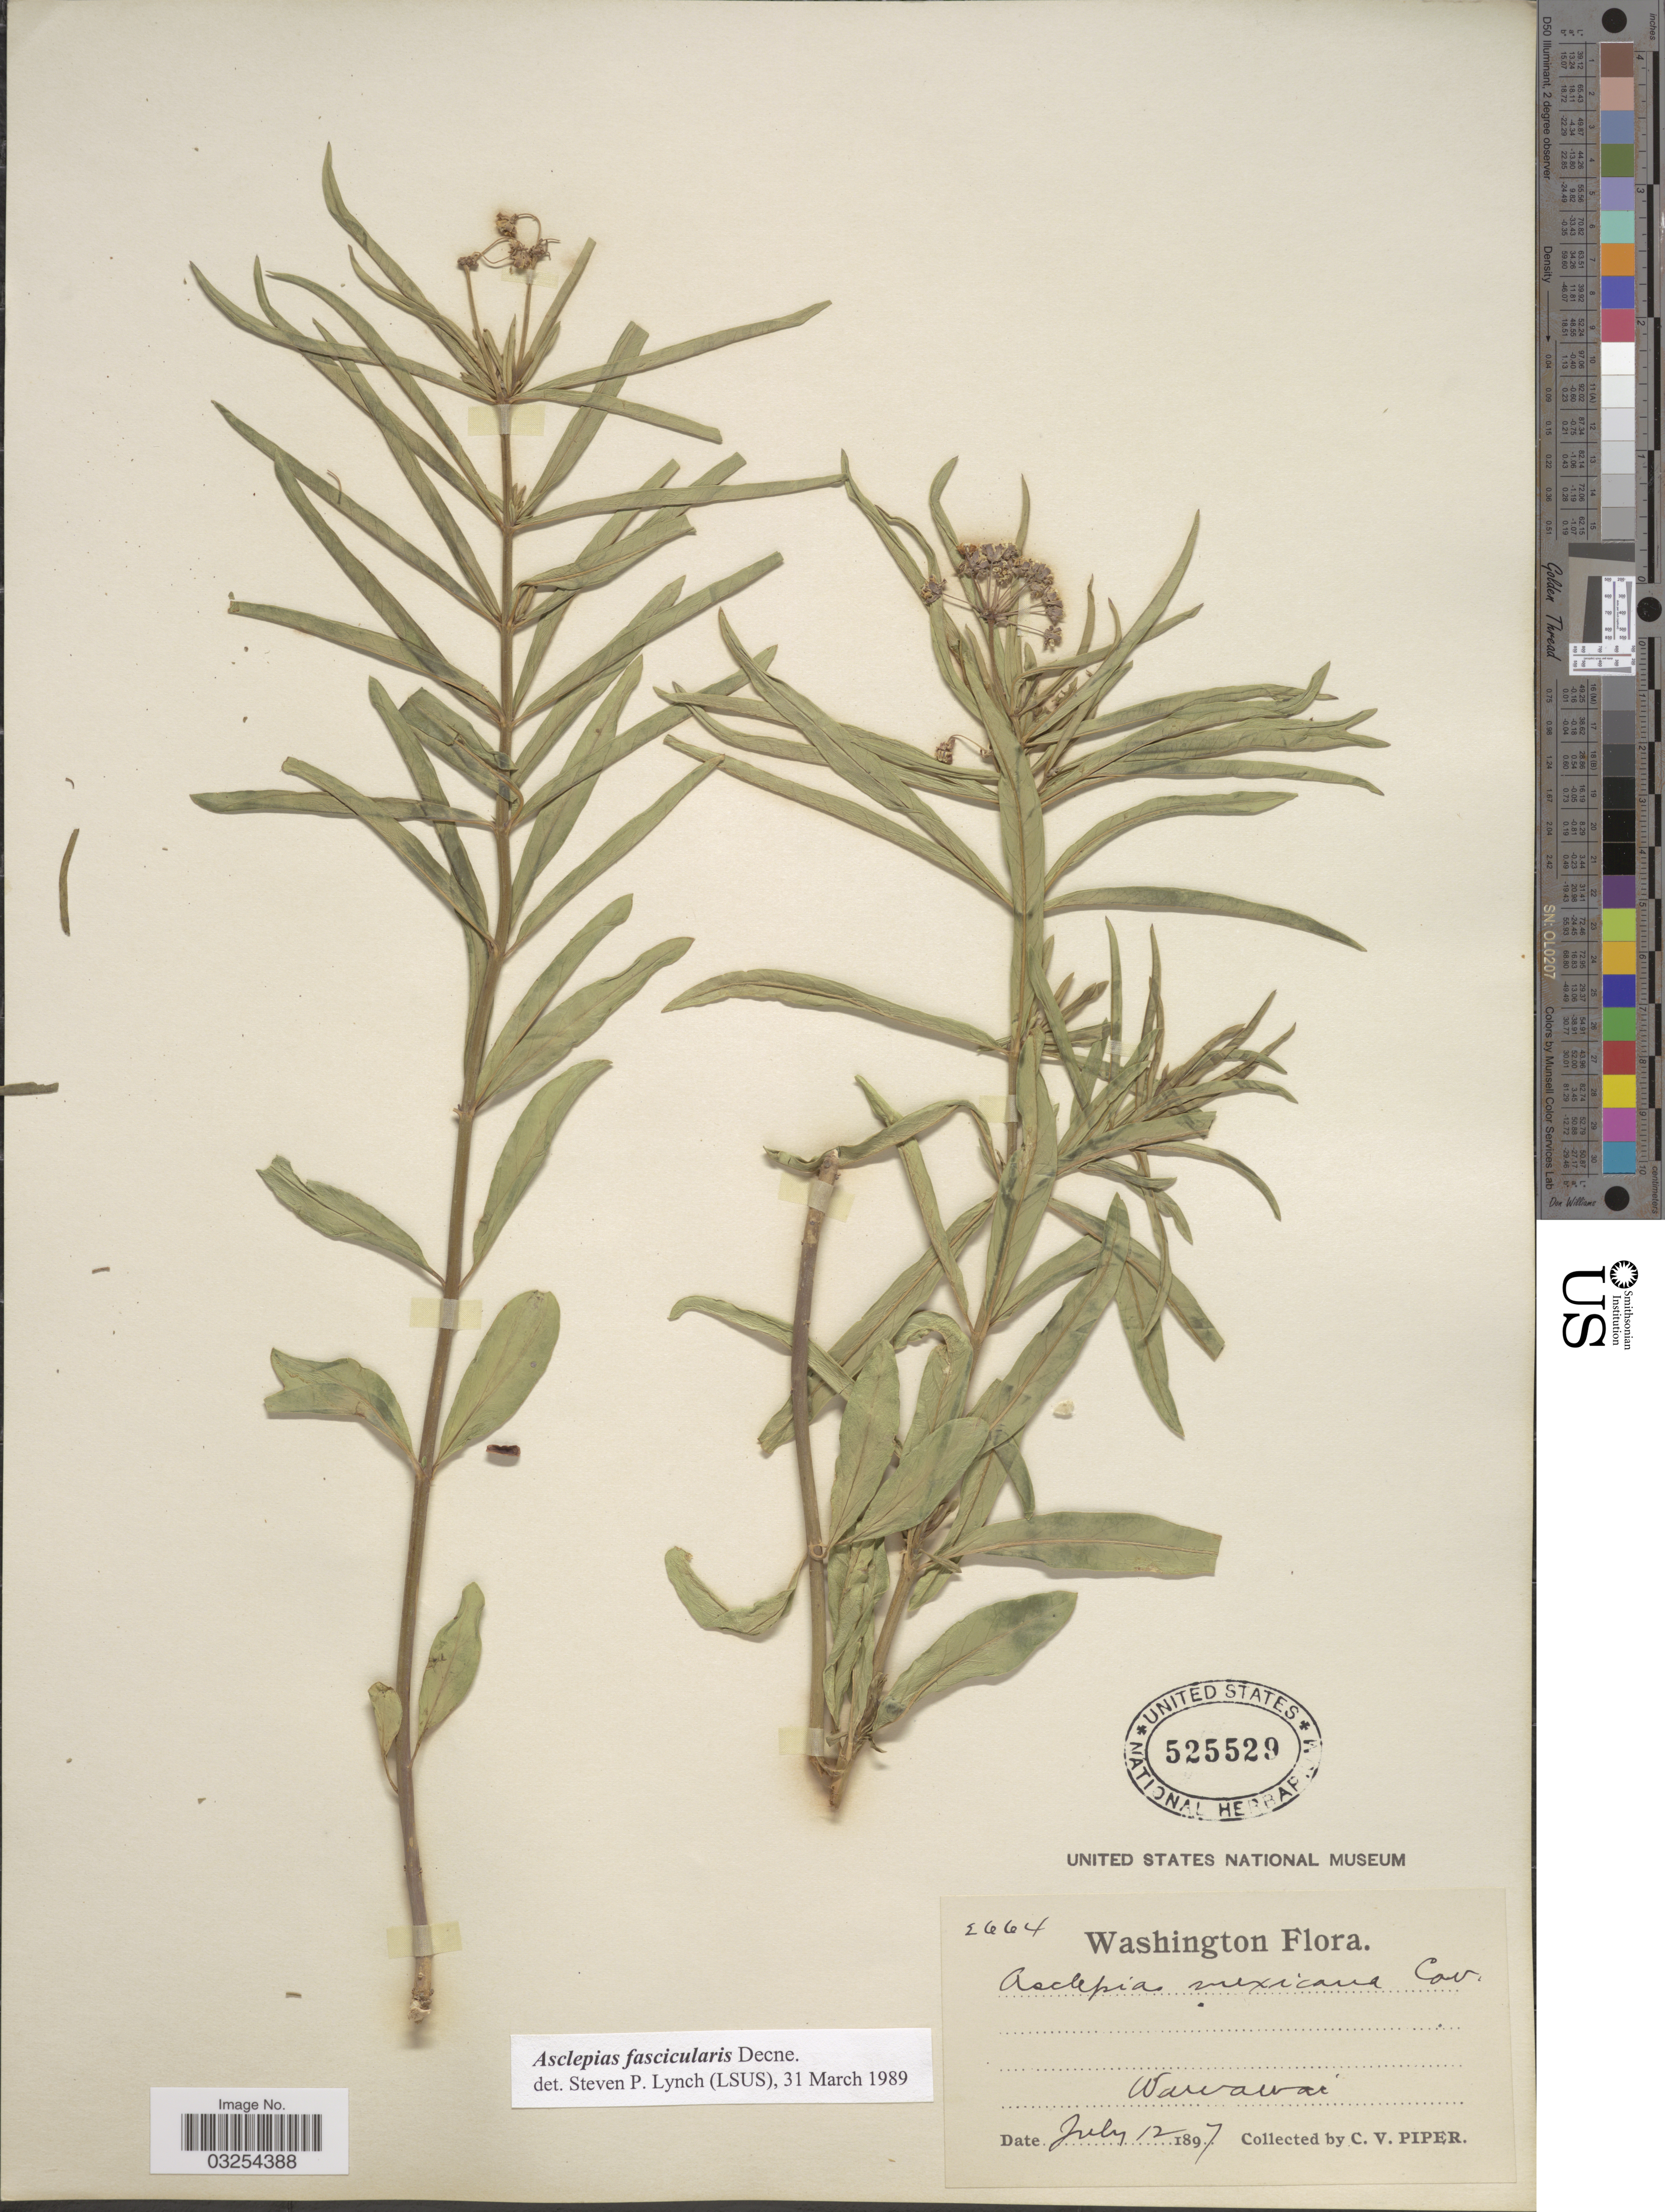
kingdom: Plantae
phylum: Tracheophyta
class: Magnoliopsida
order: Gentianales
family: Apocynaceae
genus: Asclepias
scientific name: Asclepias fascicularis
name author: Decne.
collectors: C. V. Piper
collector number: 2664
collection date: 1897-07-12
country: United States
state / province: Washington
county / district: Whitman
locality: Wawawai.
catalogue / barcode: US 525529